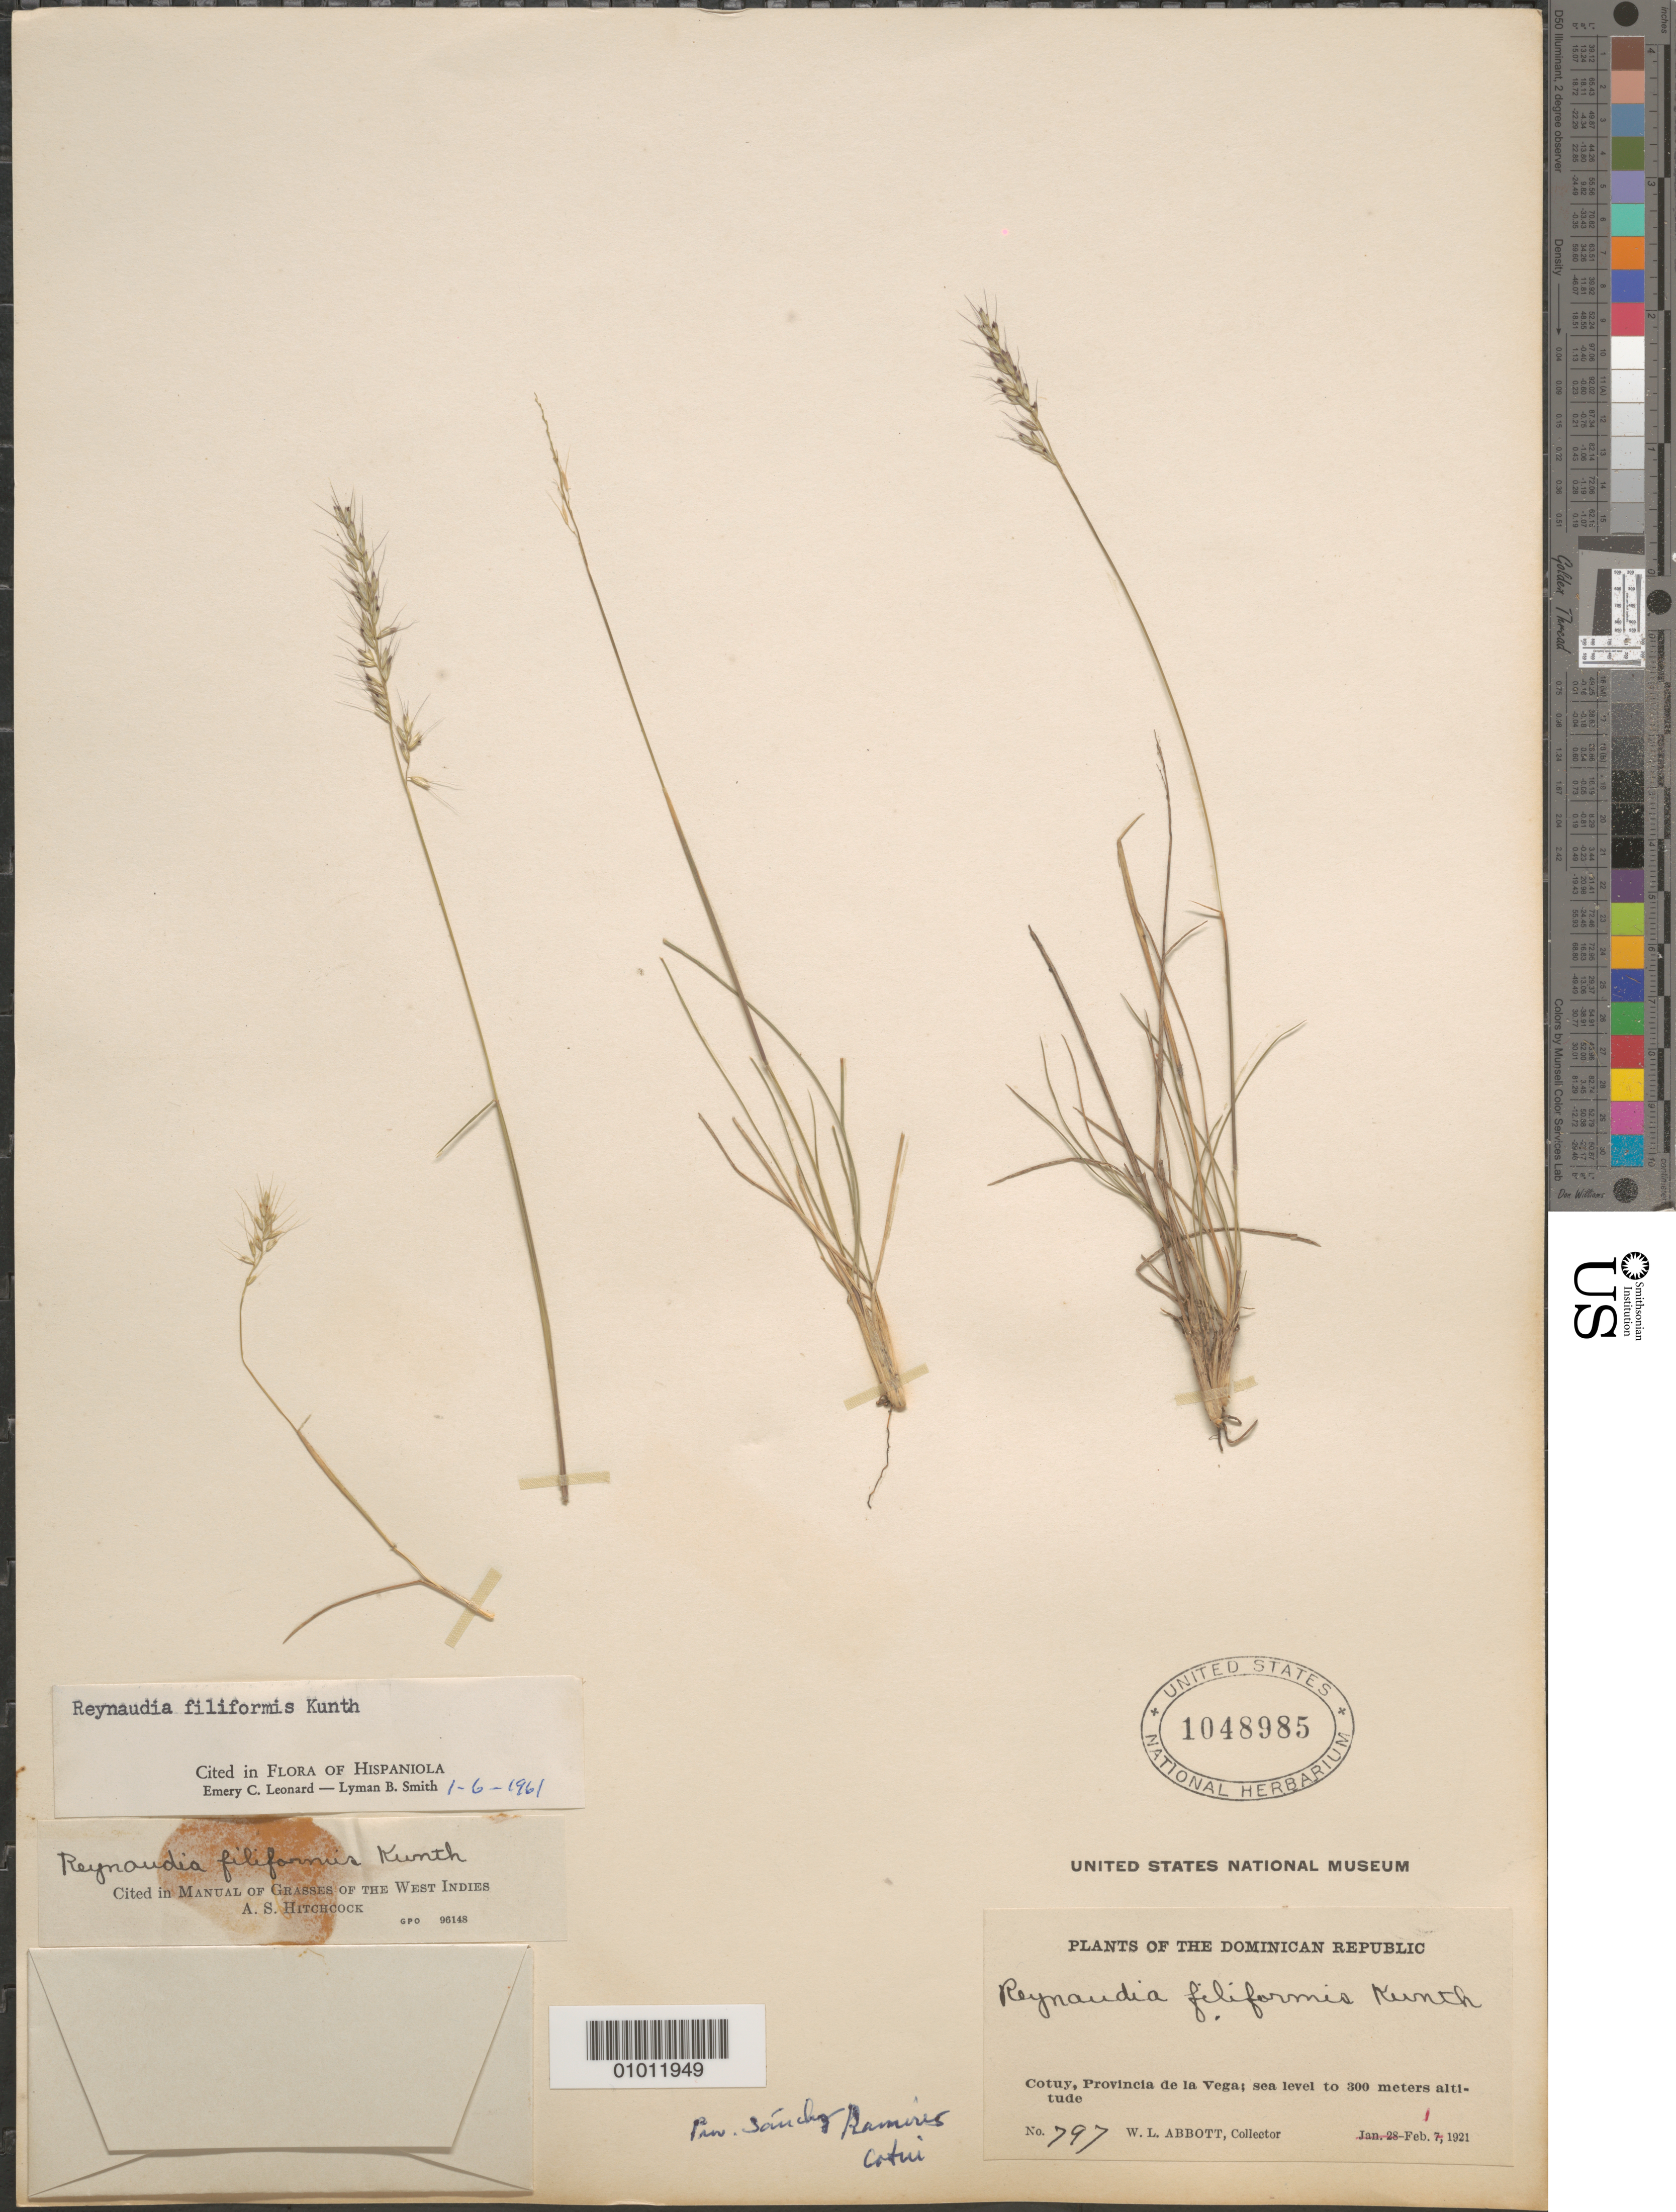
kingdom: Plantae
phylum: Tracheophyta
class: Liliopsida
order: Poales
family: Poaceae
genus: Reynaudia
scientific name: Reynaudia filiformis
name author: (Spreng. ex Schult.) Kunth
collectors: W. L. Abbott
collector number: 797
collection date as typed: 01 Jan 1921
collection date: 1921-01-01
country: Dominican Republic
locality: Cotuy, near Providencia de la Vega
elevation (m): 0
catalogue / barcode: US 1048985